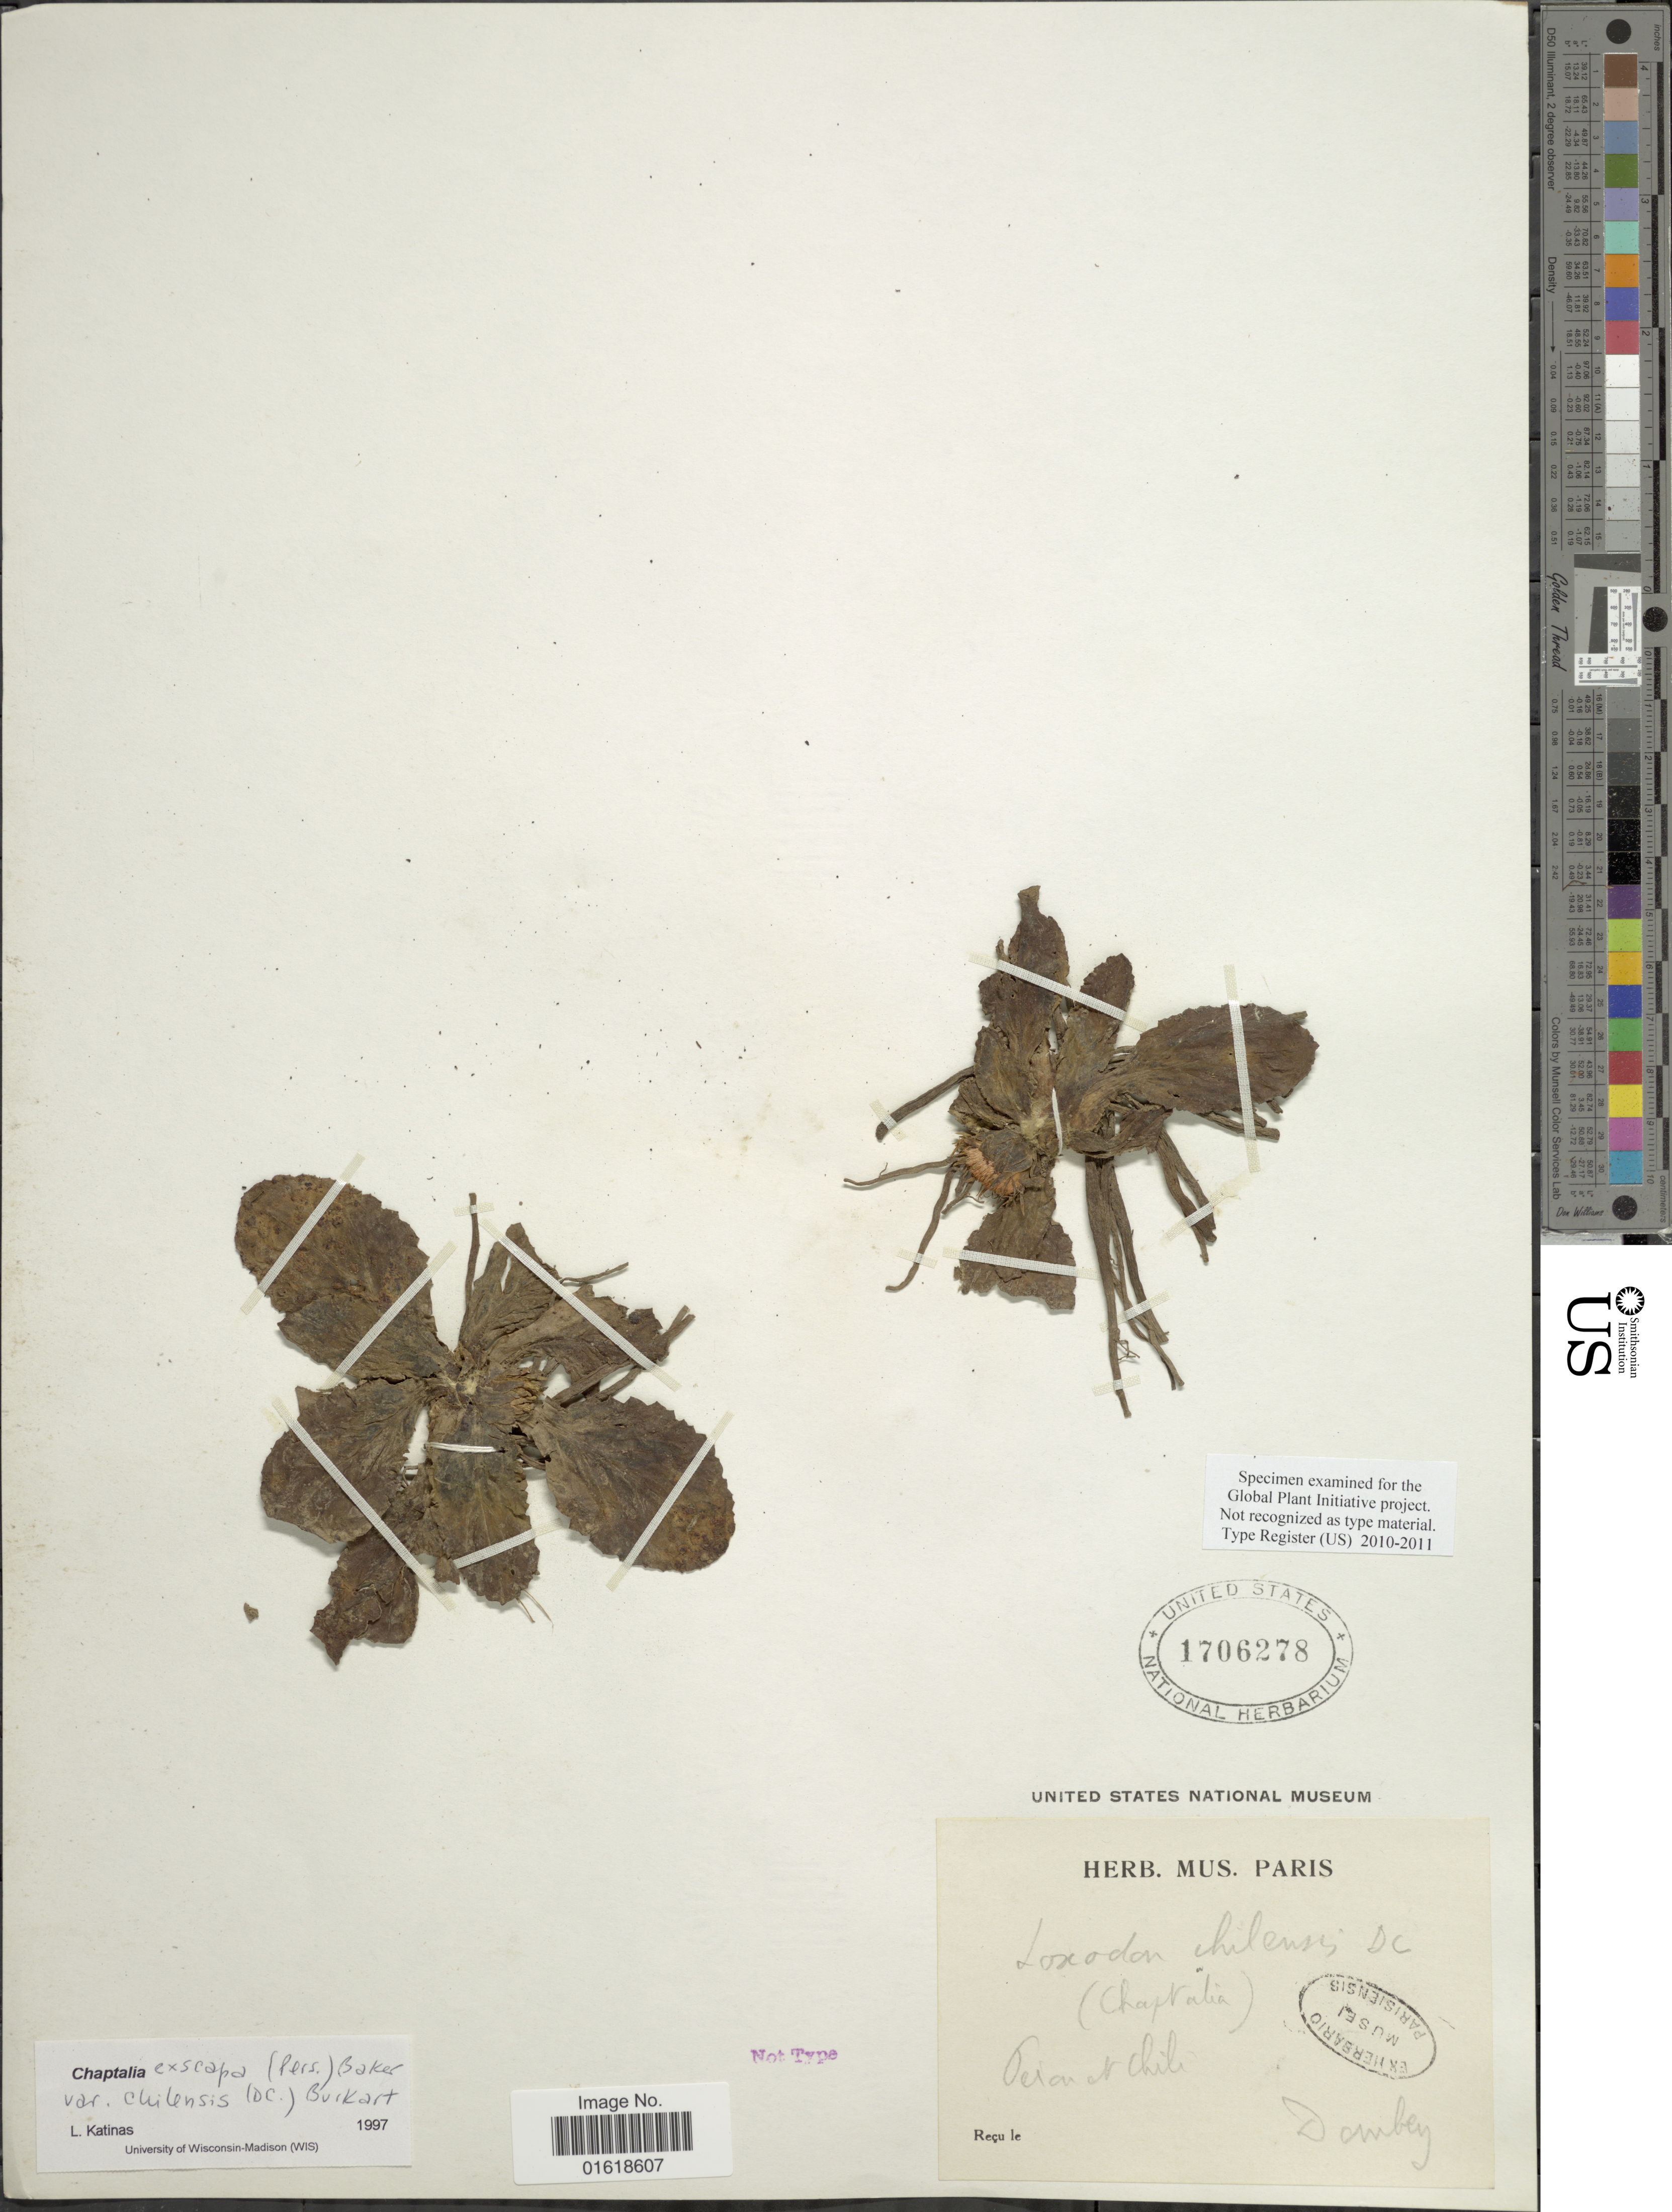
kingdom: Plantae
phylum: Tracheophyta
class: Magnoliopsida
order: Asterales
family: Asteraceae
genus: Chaptalia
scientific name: Chaptalia exscapa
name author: (Pers.) Baker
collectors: Dombey, --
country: Chile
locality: Peran et Chili.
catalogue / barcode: US 1706278